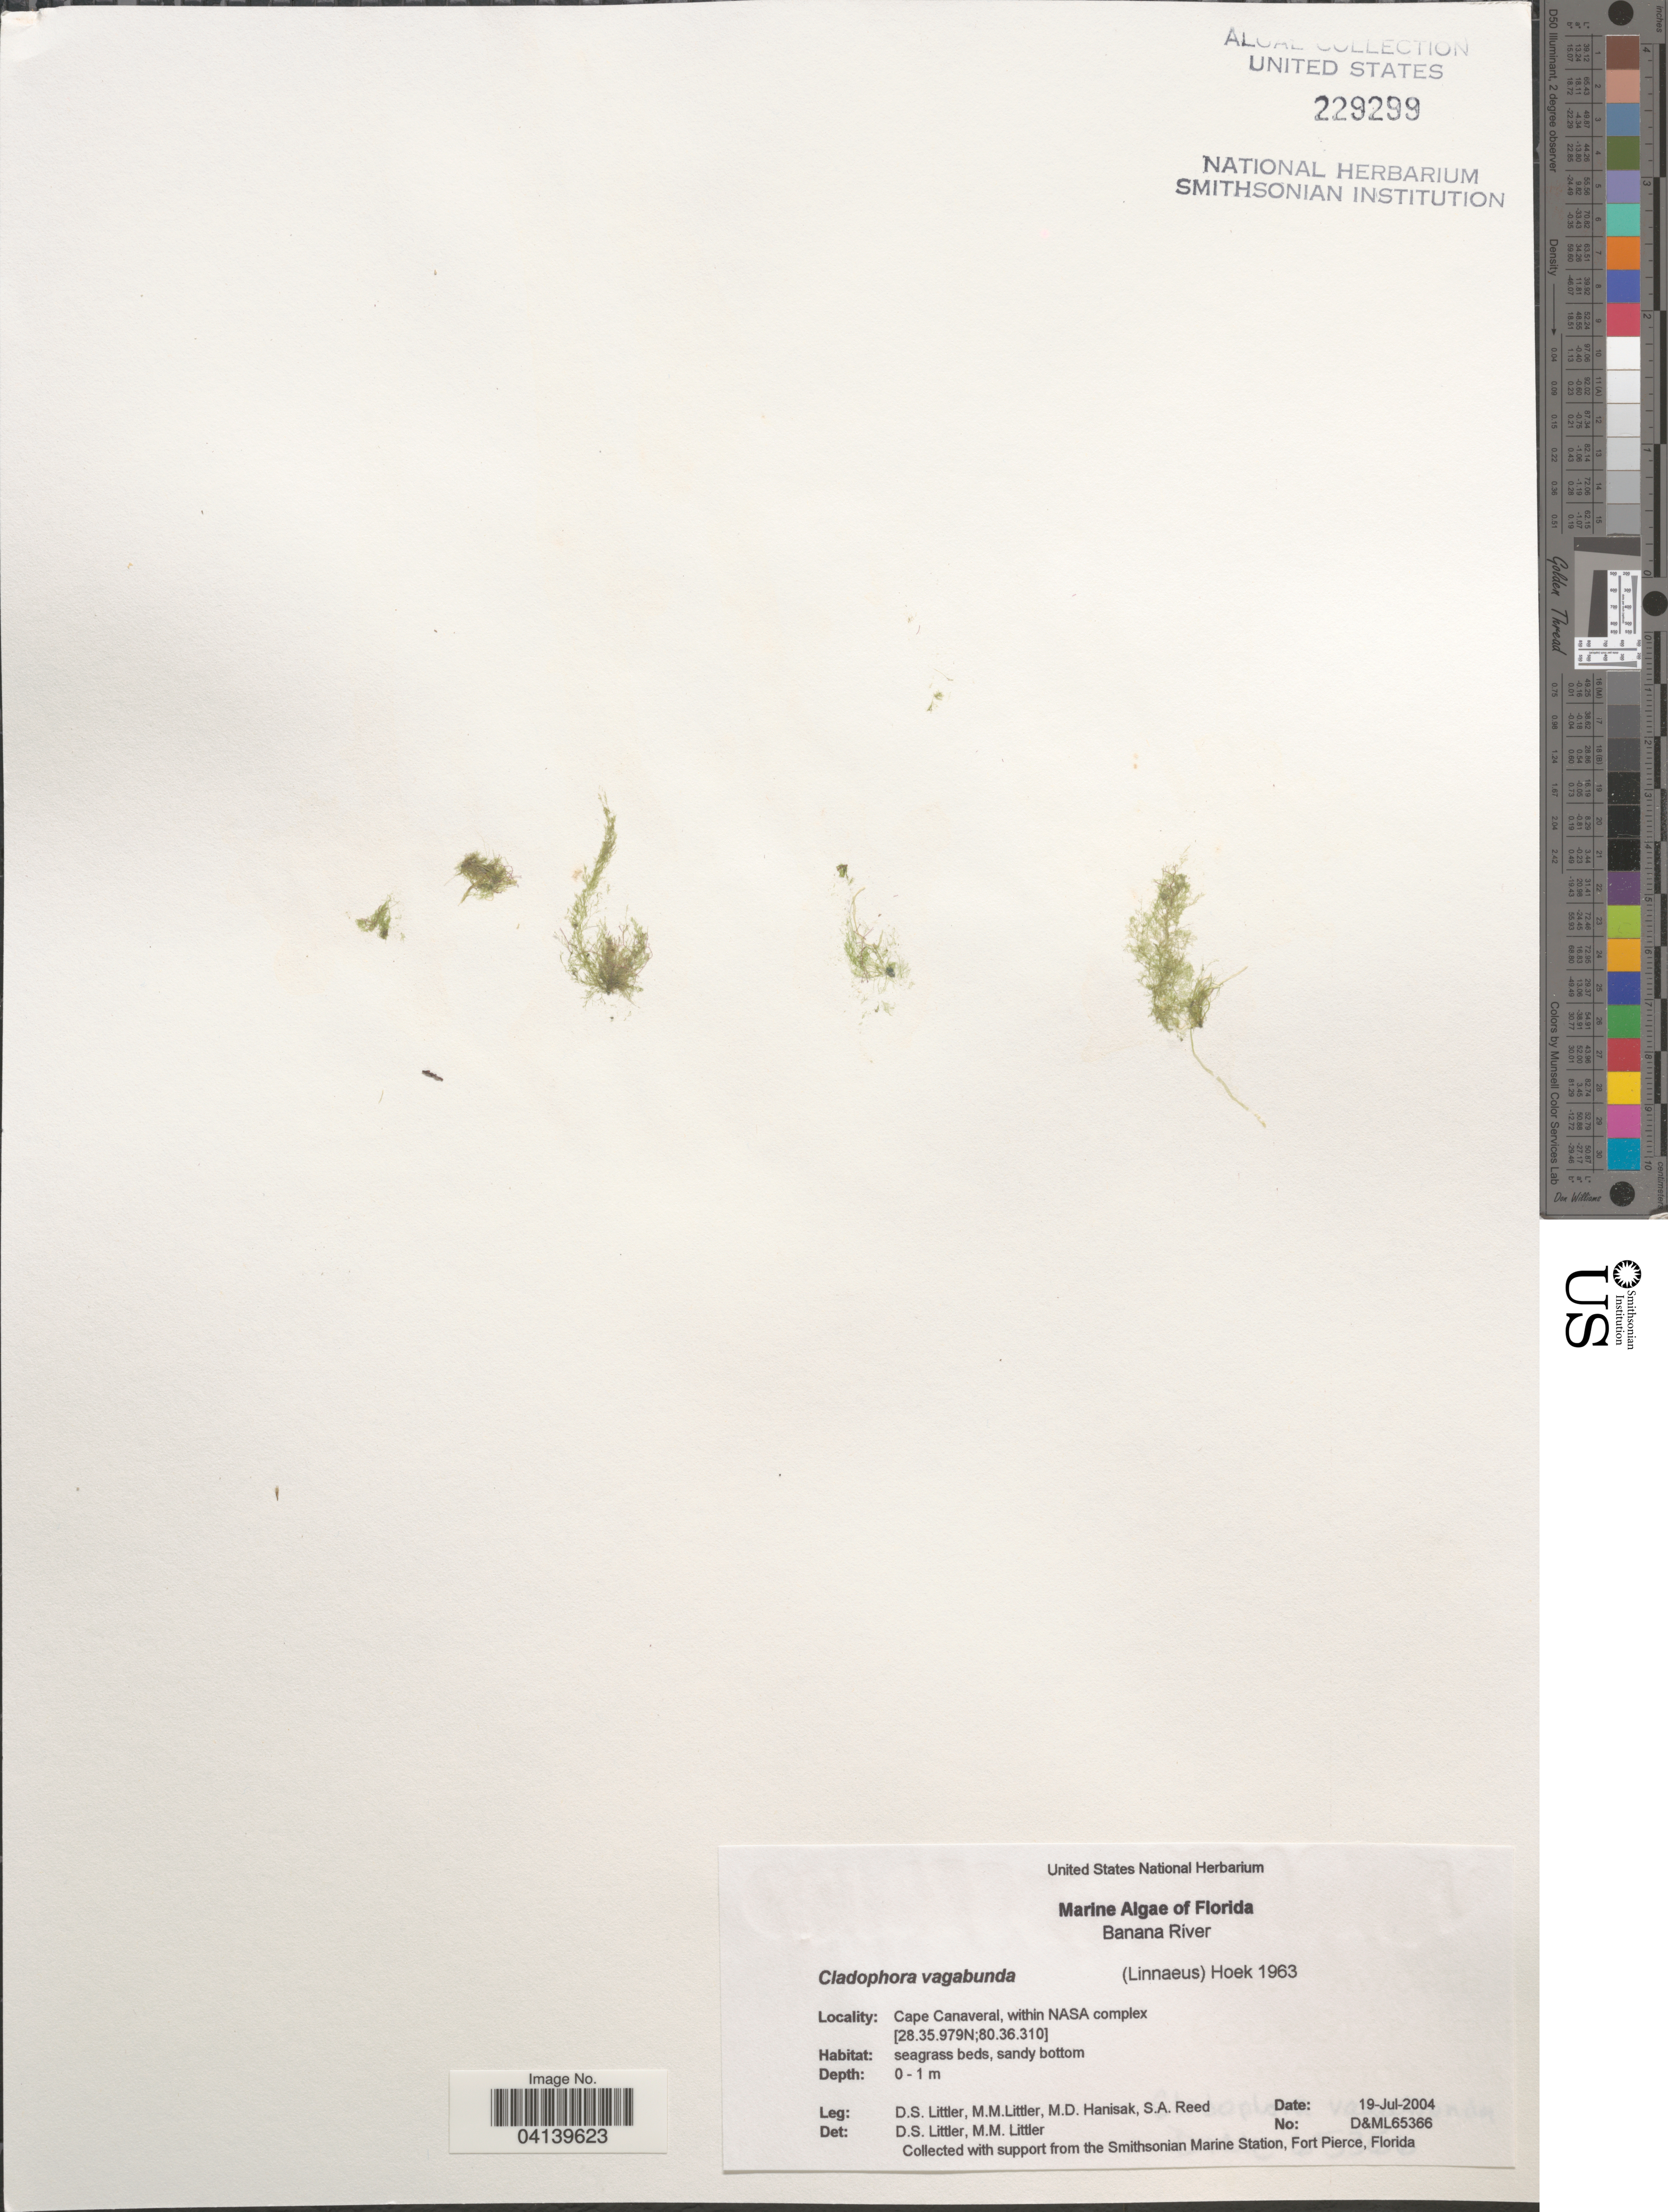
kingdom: Plantae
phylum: Chlorophyta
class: Ulvophyceae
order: Cladophorales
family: Cladophoraceae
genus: Cladophora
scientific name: Cladophora vagabunda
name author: (L.) C. Hoek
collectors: D. S. Littler, M. Hanisak & S. Reed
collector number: D&ML65366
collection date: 2004-07-19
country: United States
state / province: Florida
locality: Banana River. Cape Canaveral, within NASA complex.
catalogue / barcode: US 229299